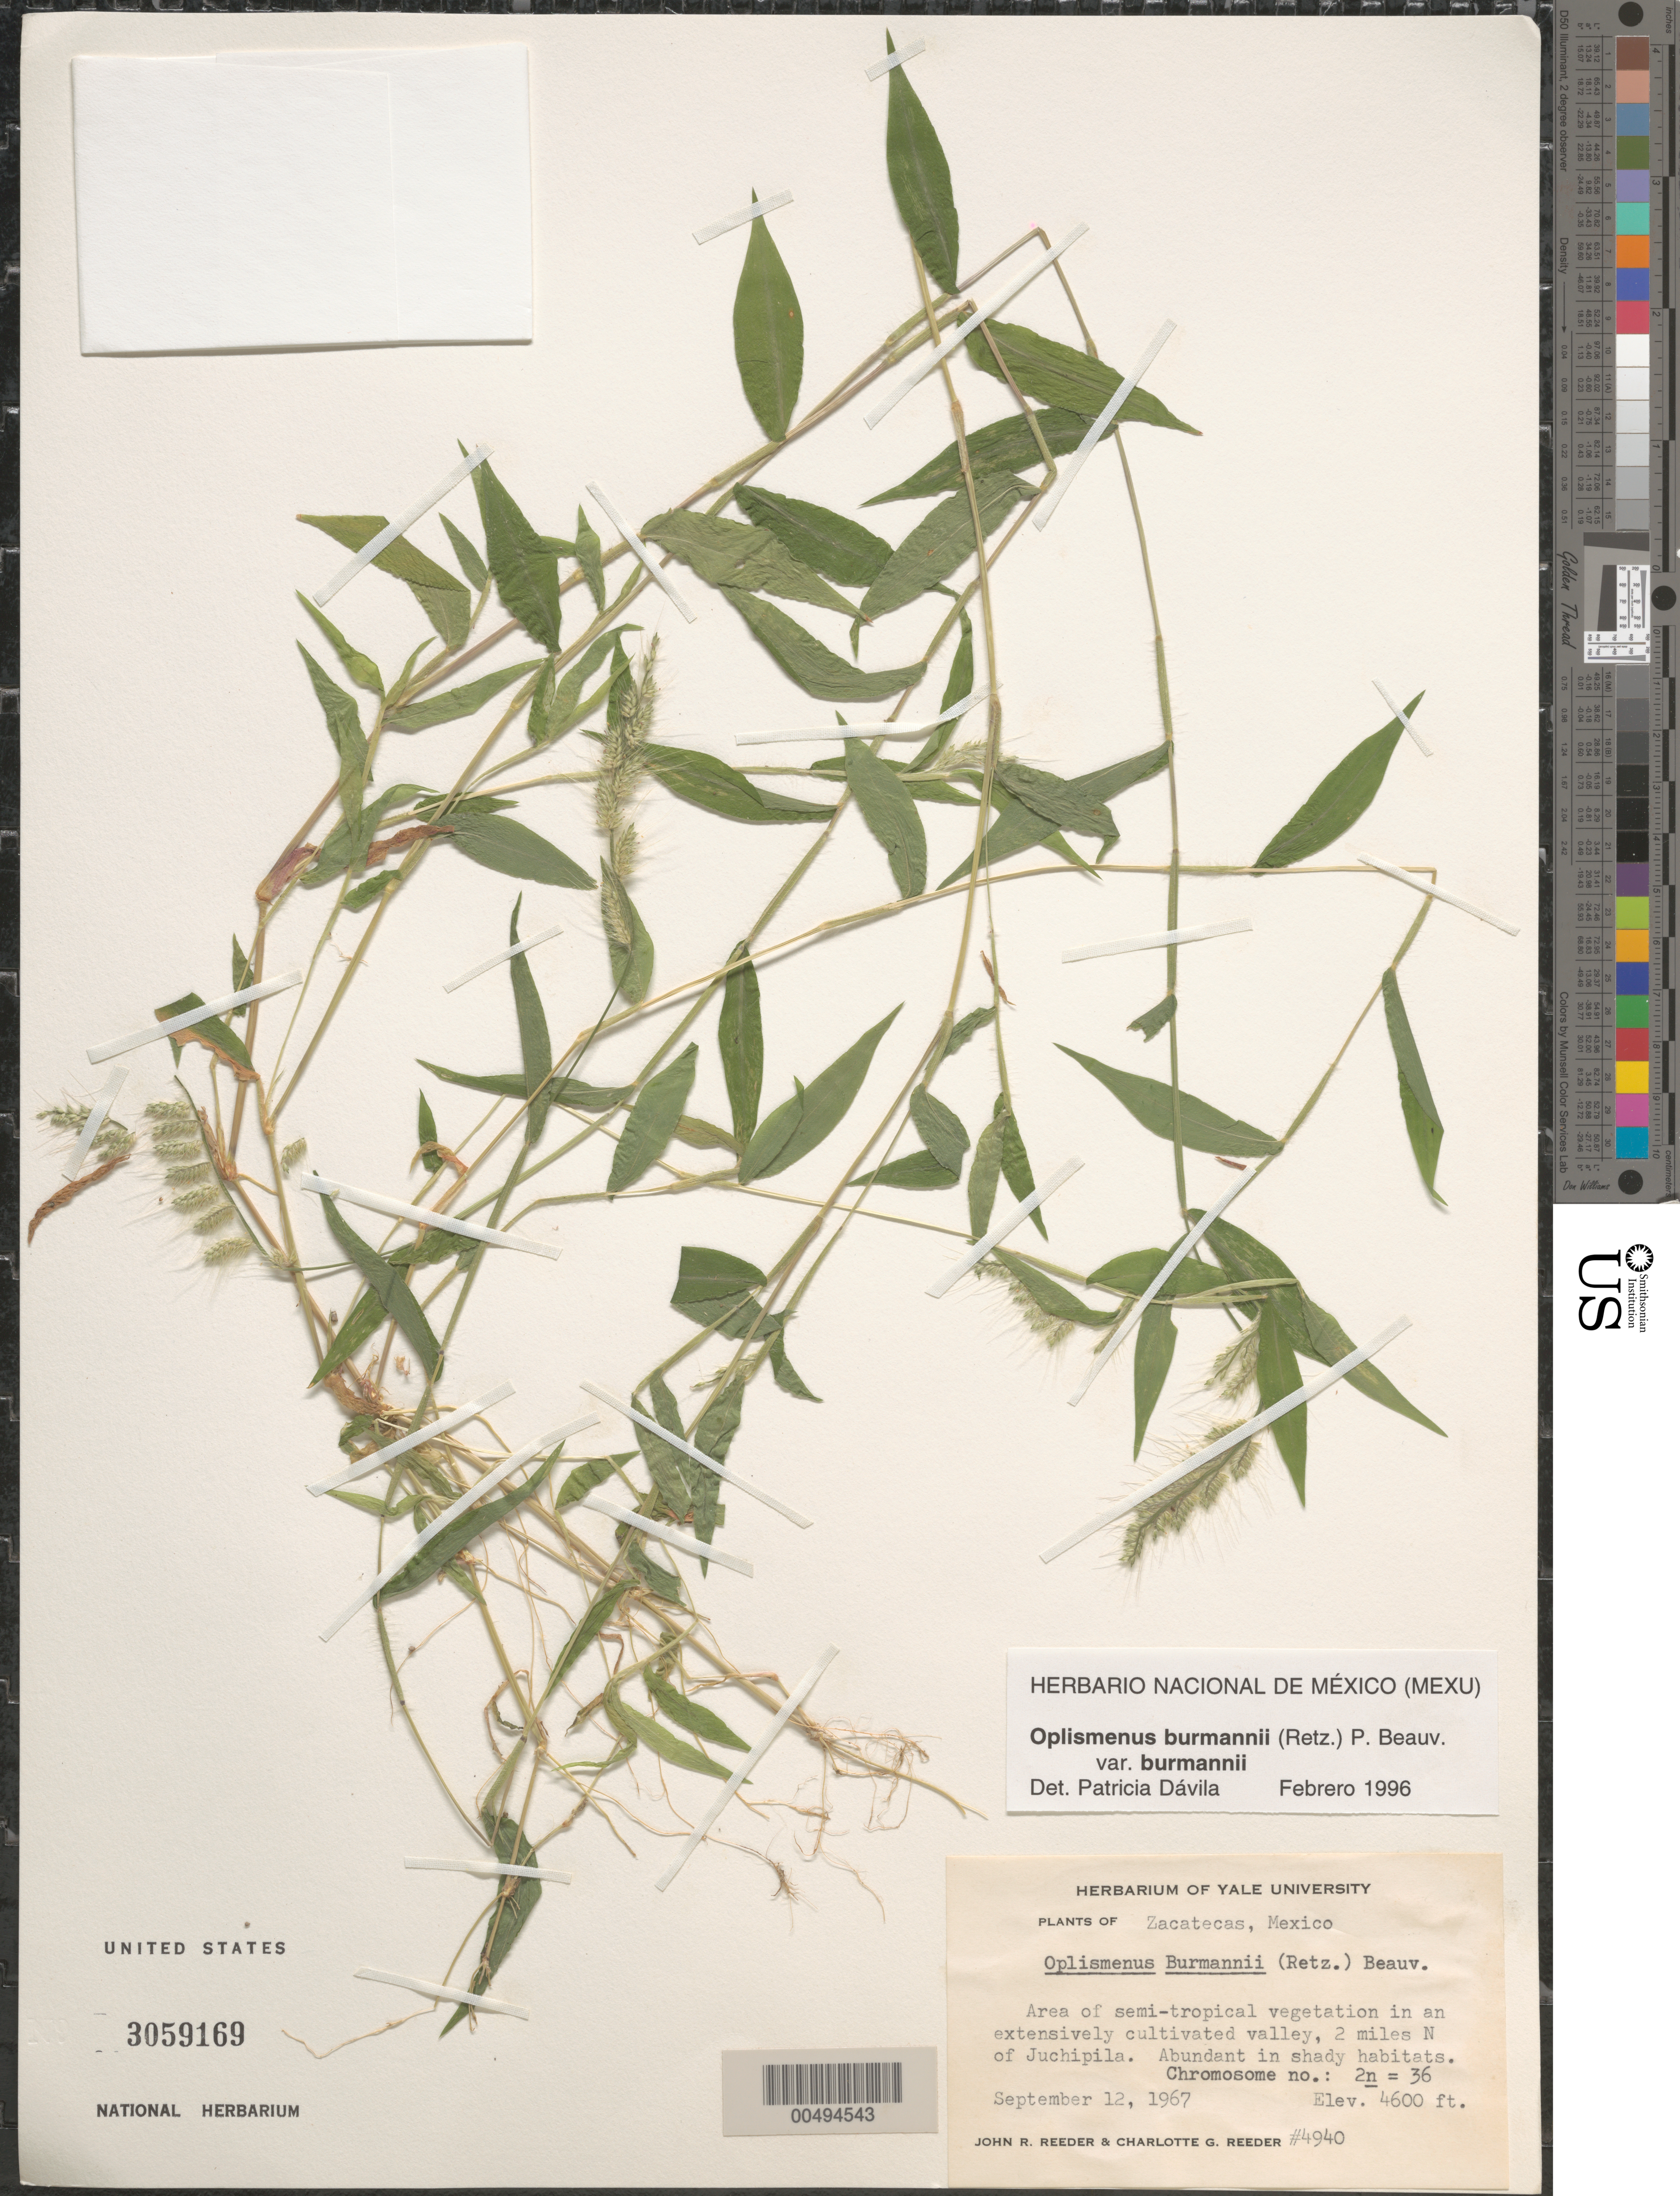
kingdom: Plantae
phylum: Tracheophyta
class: Liliopsida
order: Poales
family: Poaceae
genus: Oplismenus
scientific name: Oplismenus burmannii var. burmannii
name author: (Retz.) P. Beauv.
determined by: Dávila, P. D.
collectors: J. R. Reeder & C. G. Reeder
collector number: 4940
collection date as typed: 12 Sep 1967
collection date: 1967-09-12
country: Mexico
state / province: Zacatecas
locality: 2 mi N of Juchipila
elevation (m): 1402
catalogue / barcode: US 3059169